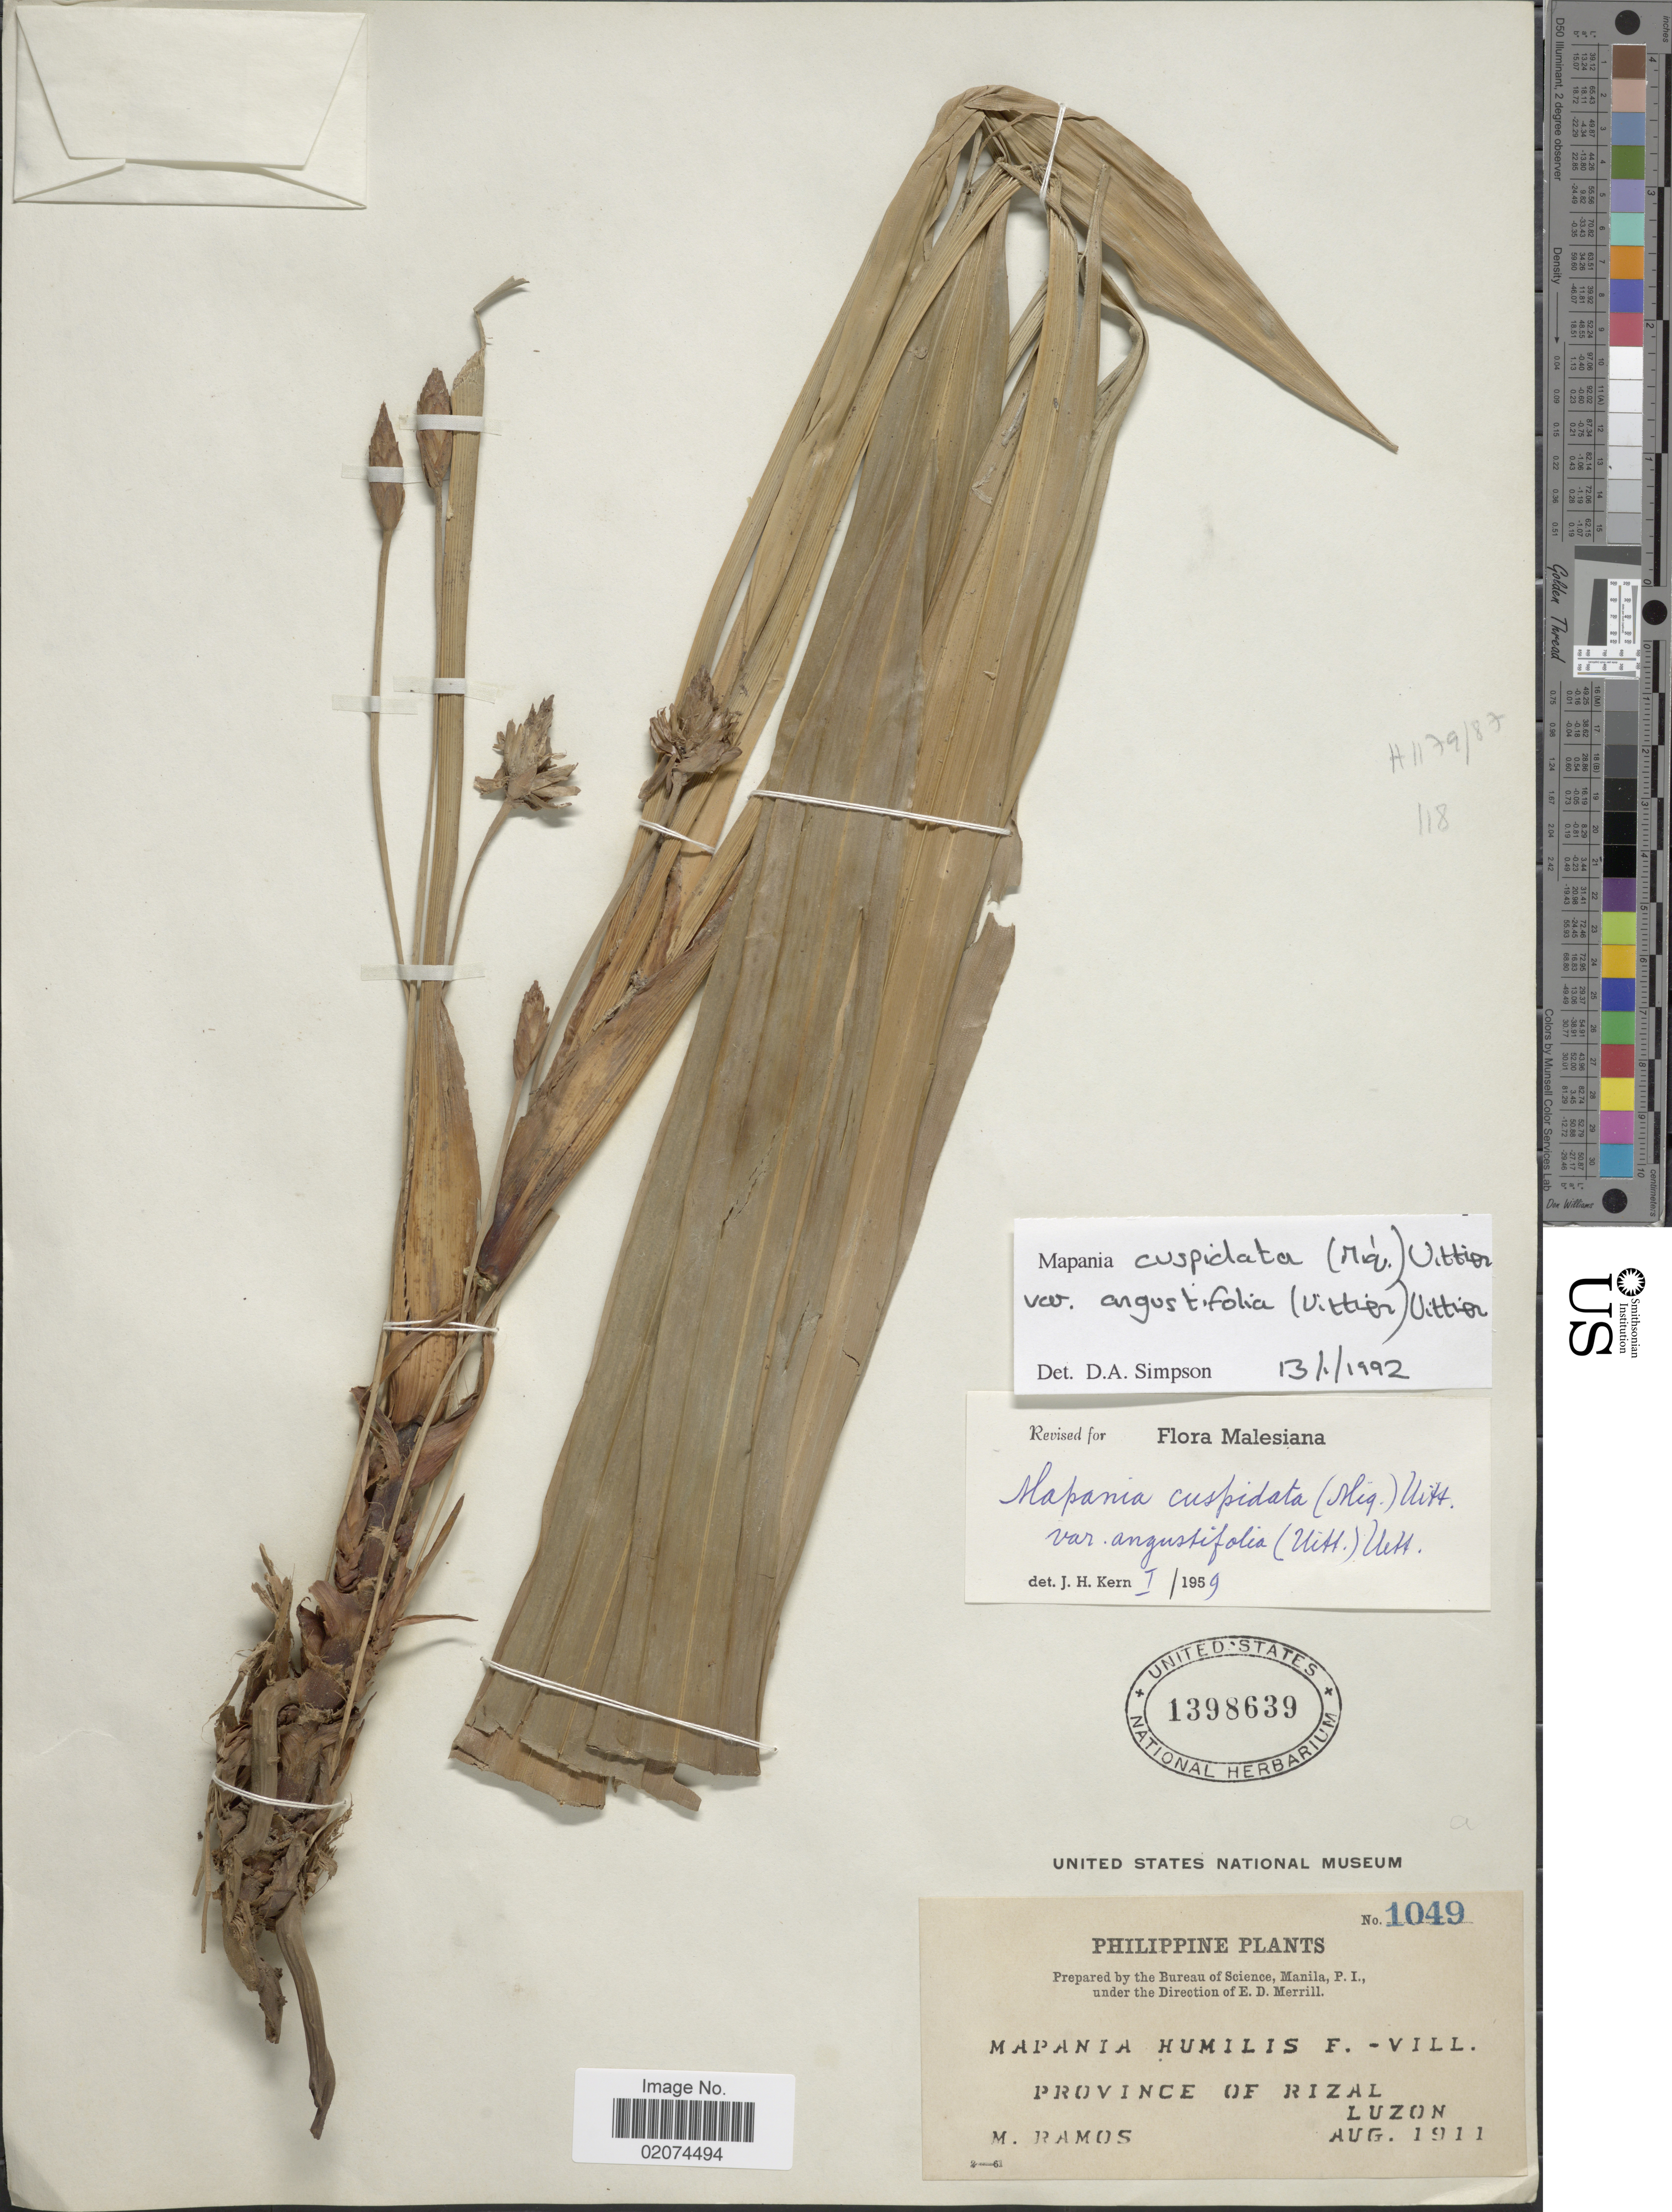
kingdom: Plantae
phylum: Tracheophyta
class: Liliopsida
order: Poales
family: Cyperaceae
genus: Mapania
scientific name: Mapania cuspidata var. angustifolia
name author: (Uittien) Uittien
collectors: M. Ramos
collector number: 1049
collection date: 1911-08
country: Philippines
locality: Province of Rizal, Luzon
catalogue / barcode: US 1398639